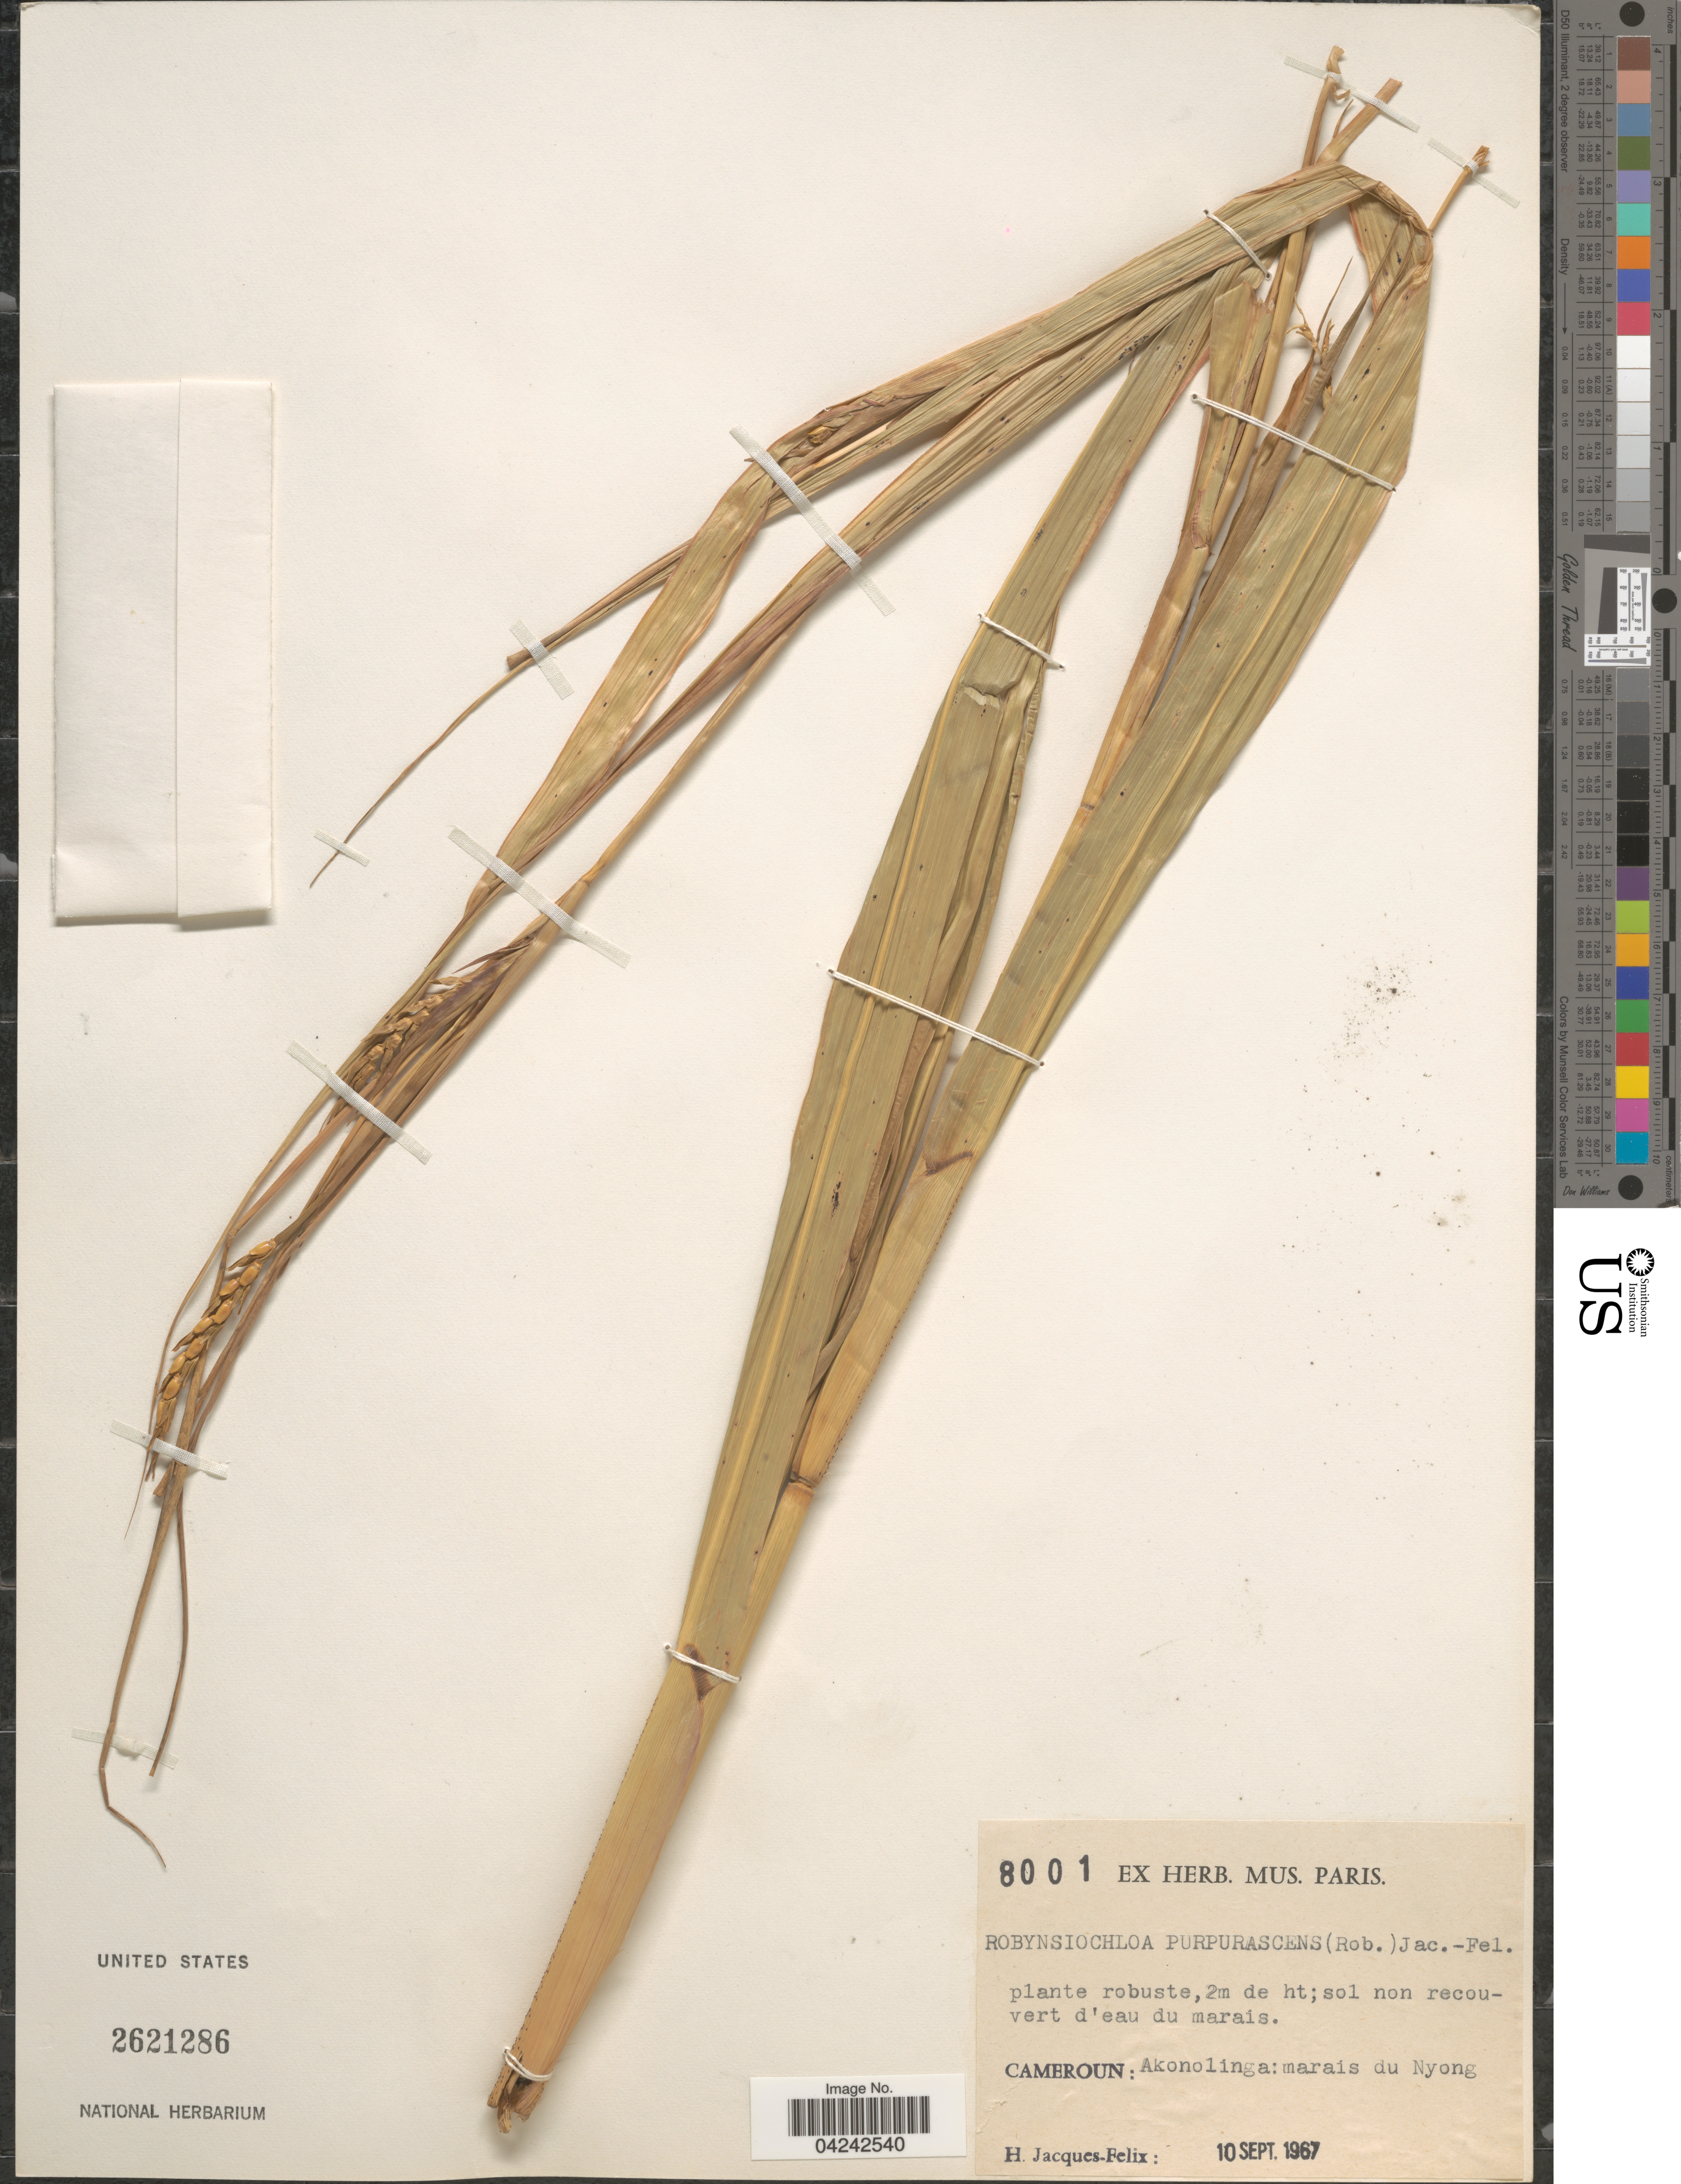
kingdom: Plantae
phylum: Tracheophyta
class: Liliopsida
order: Poales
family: Poaceae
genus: Rottboellia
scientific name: Rottboellia purpurascens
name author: Robyns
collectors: H. Jacques-Félix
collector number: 8001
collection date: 1967-09-10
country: Cameroon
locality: Akonolinga: marais du Nyong.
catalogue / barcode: US 2621286